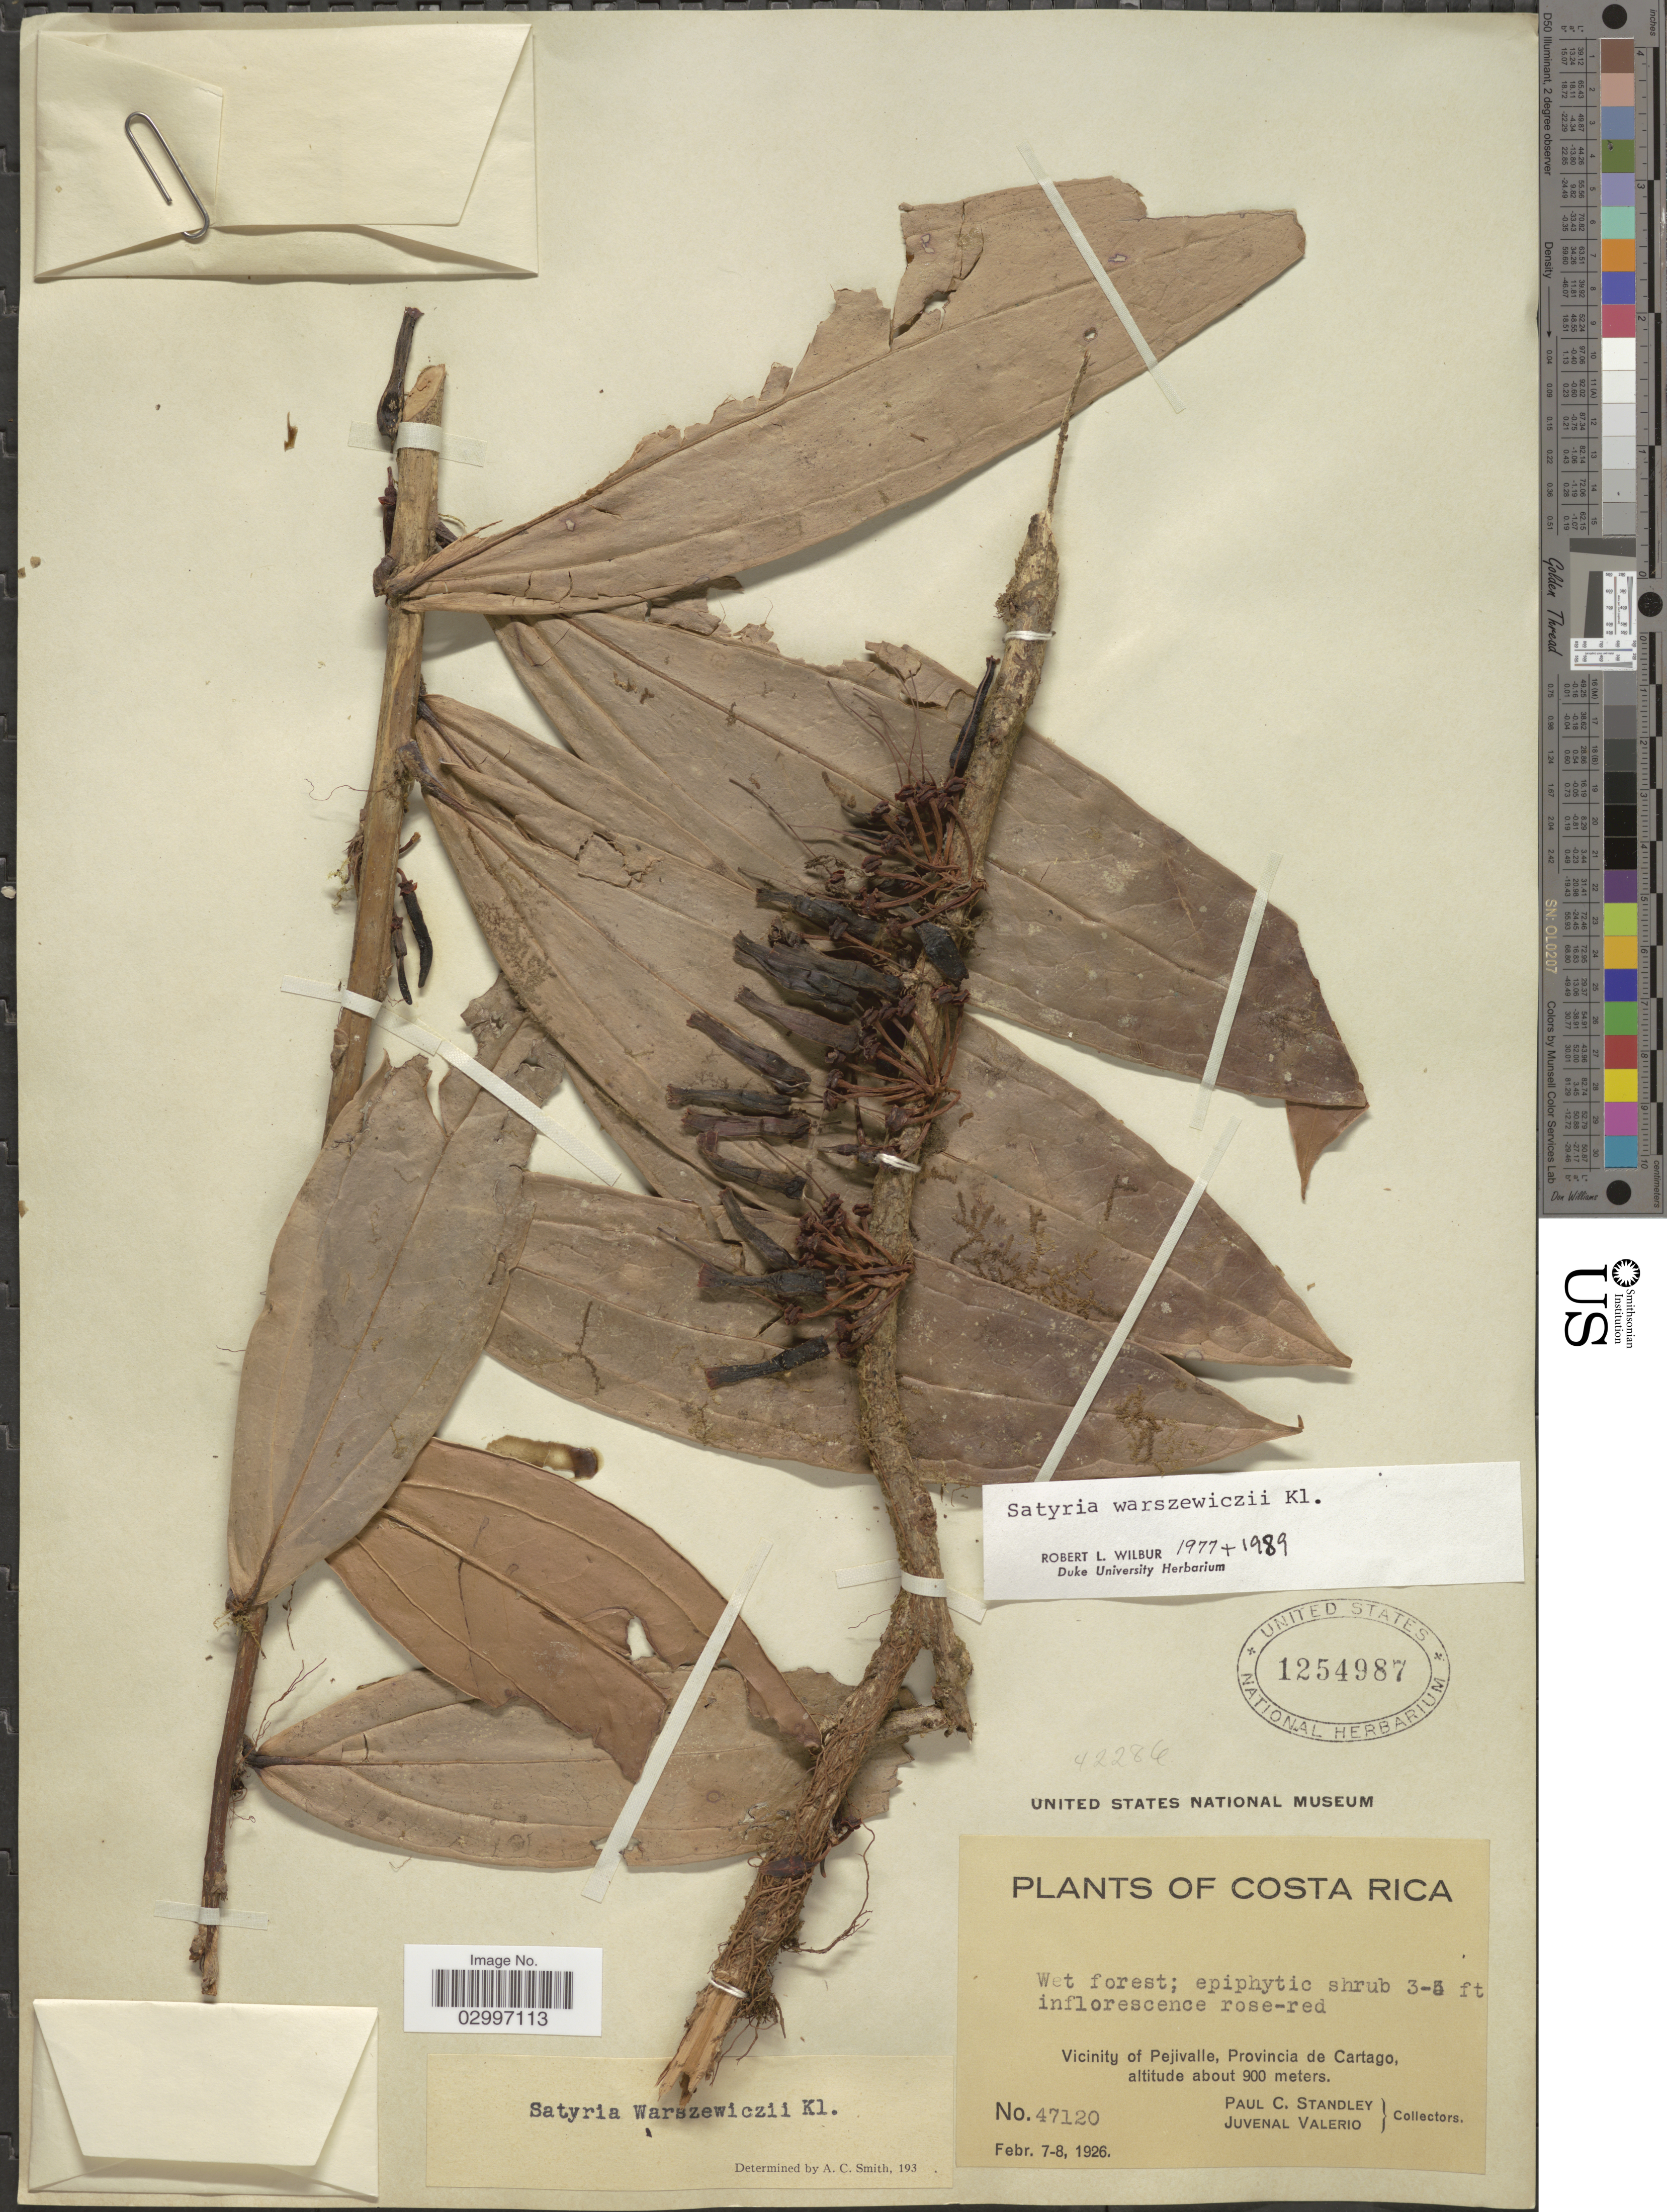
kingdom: Plantae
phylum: Tracheophyta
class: Magnoliopsida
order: Ericales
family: Ericaceae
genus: Satyria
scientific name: Satyria warszewiczii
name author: Klotzsch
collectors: P. C. Standley & J. Valerio R.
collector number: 47120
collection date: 1926-02-07/1926-02-08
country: Costa Rica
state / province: Cartago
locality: Vicinity of Pejivalle, Provincia de Cartago.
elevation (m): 900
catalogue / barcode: US 1254987